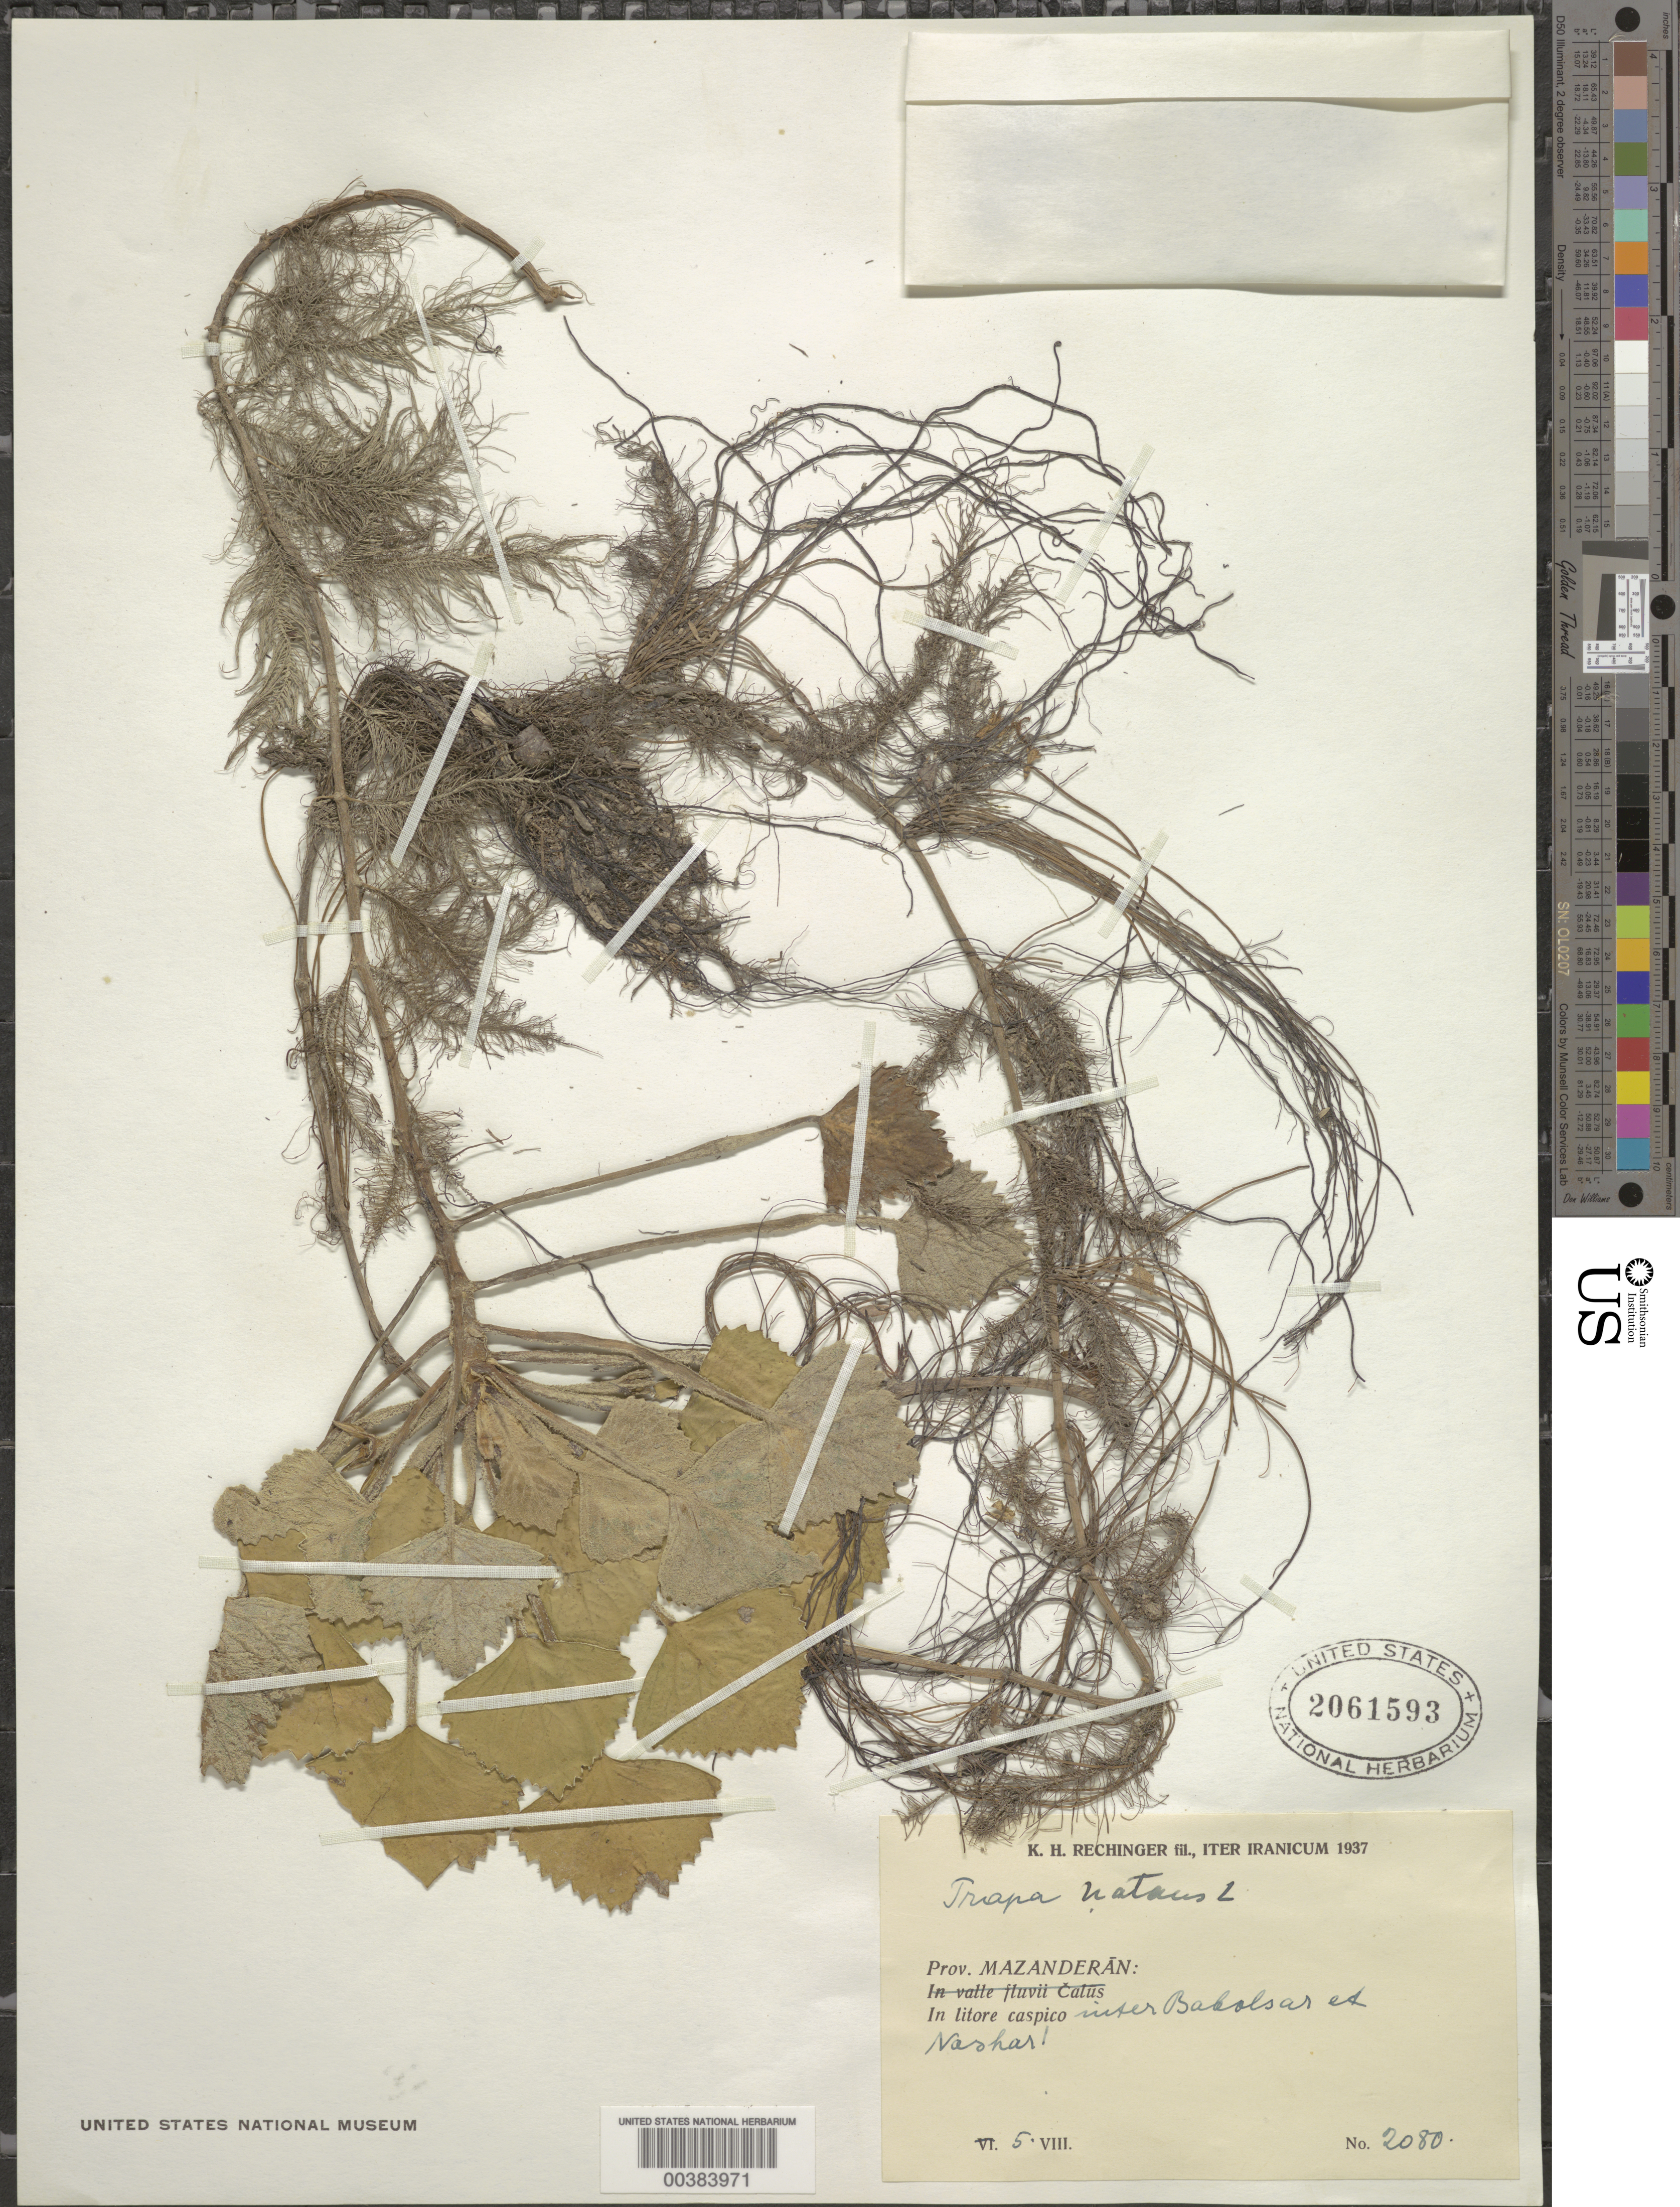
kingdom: Plantae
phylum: Tracheophyta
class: Magnoliopsida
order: Myrtales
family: Lythraceae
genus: Trapa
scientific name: Trapa natans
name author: L.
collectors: K. H. Rechinger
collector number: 2080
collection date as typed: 05 Aug 1937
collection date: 1937-08-05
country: Iran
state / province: Mazandaran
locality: Inter babolsar et nashar. [between babol sar and neshar.]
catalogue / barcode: US 2061593